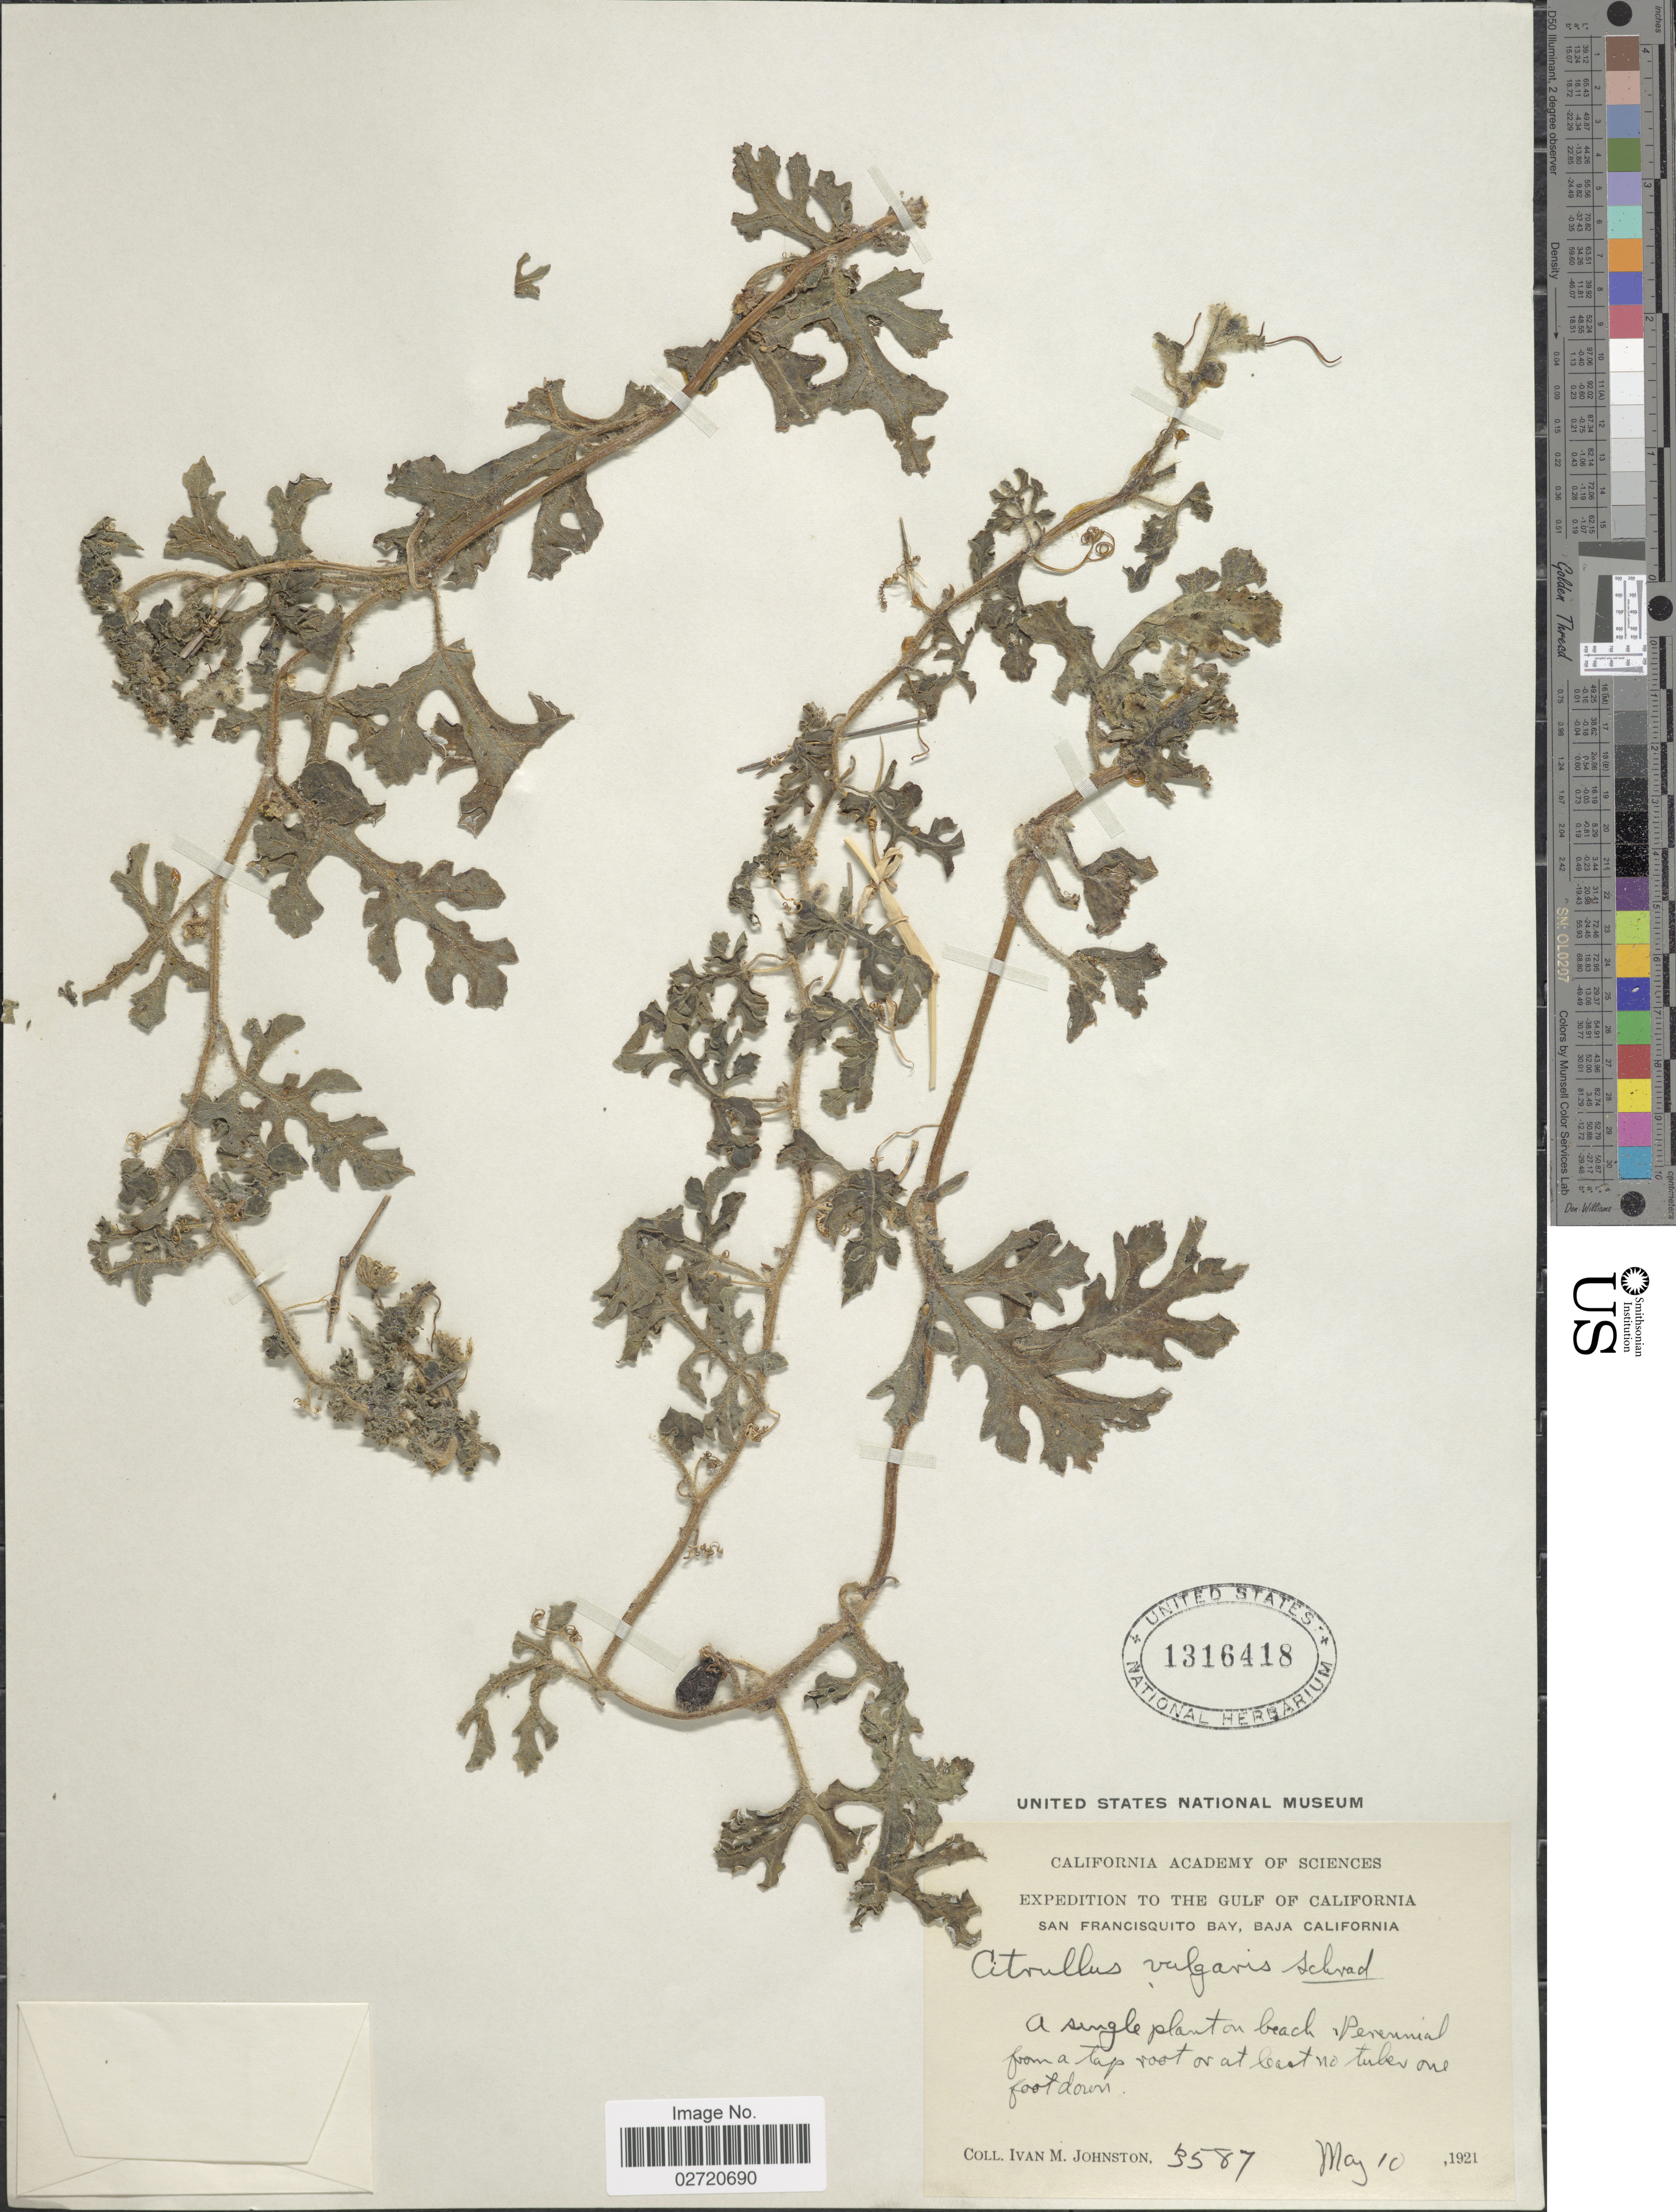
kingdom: Plantae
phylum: Tracheophyta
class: Magnoliopsida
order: Cucurbitales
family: Cucurbitaceae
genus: Citrullus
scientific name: Citrullus lanatus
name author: (Thunb.) Matsum. & Nakai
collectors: I.M. Johnston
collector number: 3587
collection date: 1921-05-10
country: Mexico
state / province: Baja California Sur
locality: Gulf of California. San Francisquito Bay.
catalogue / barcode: US 1316418